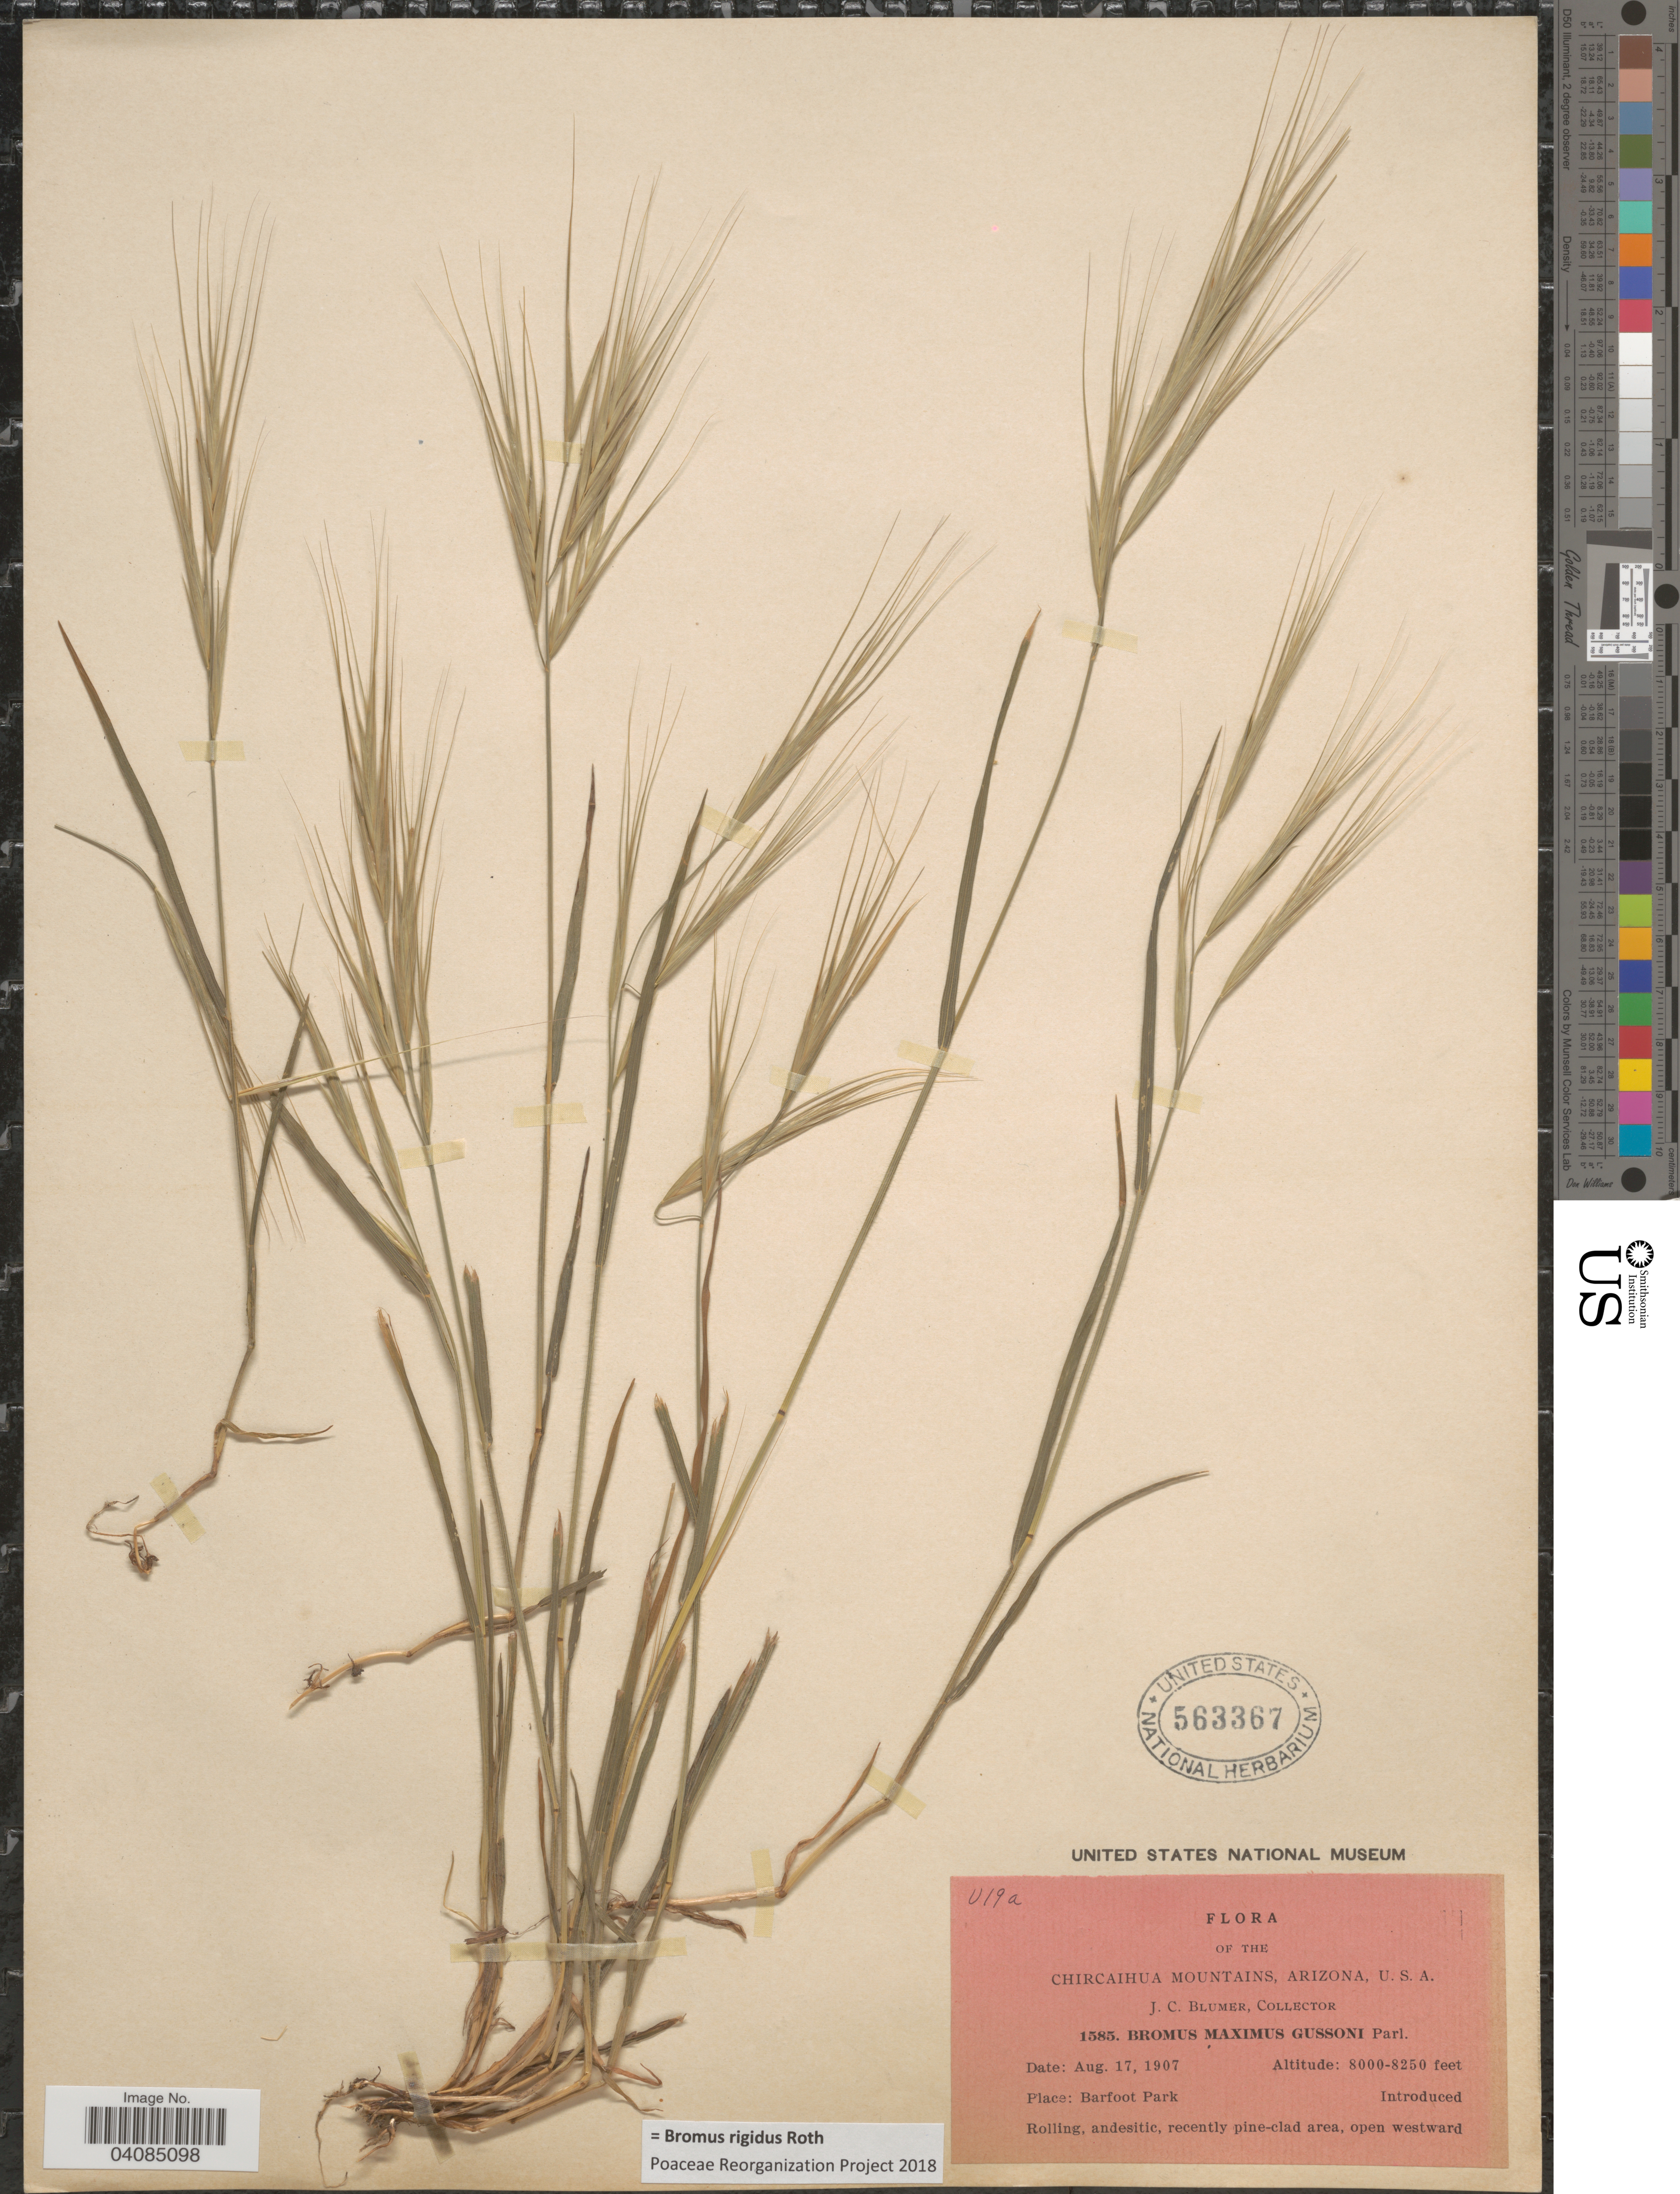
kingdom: Plantae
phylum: Tracheophyta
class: Liliopsida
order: Poales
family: Poaceae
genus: Bromus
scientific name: Bromus rigidus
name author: Roth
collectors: J. C. Blumer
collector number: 1585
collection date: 1907-08-17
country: United States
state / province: Arizona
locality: Chircaihua Mountains. Barfoot Park. Introduced. Rolling, andesitic, recently pine-clad area, open westward.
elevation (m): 2438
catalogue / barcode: US 563367